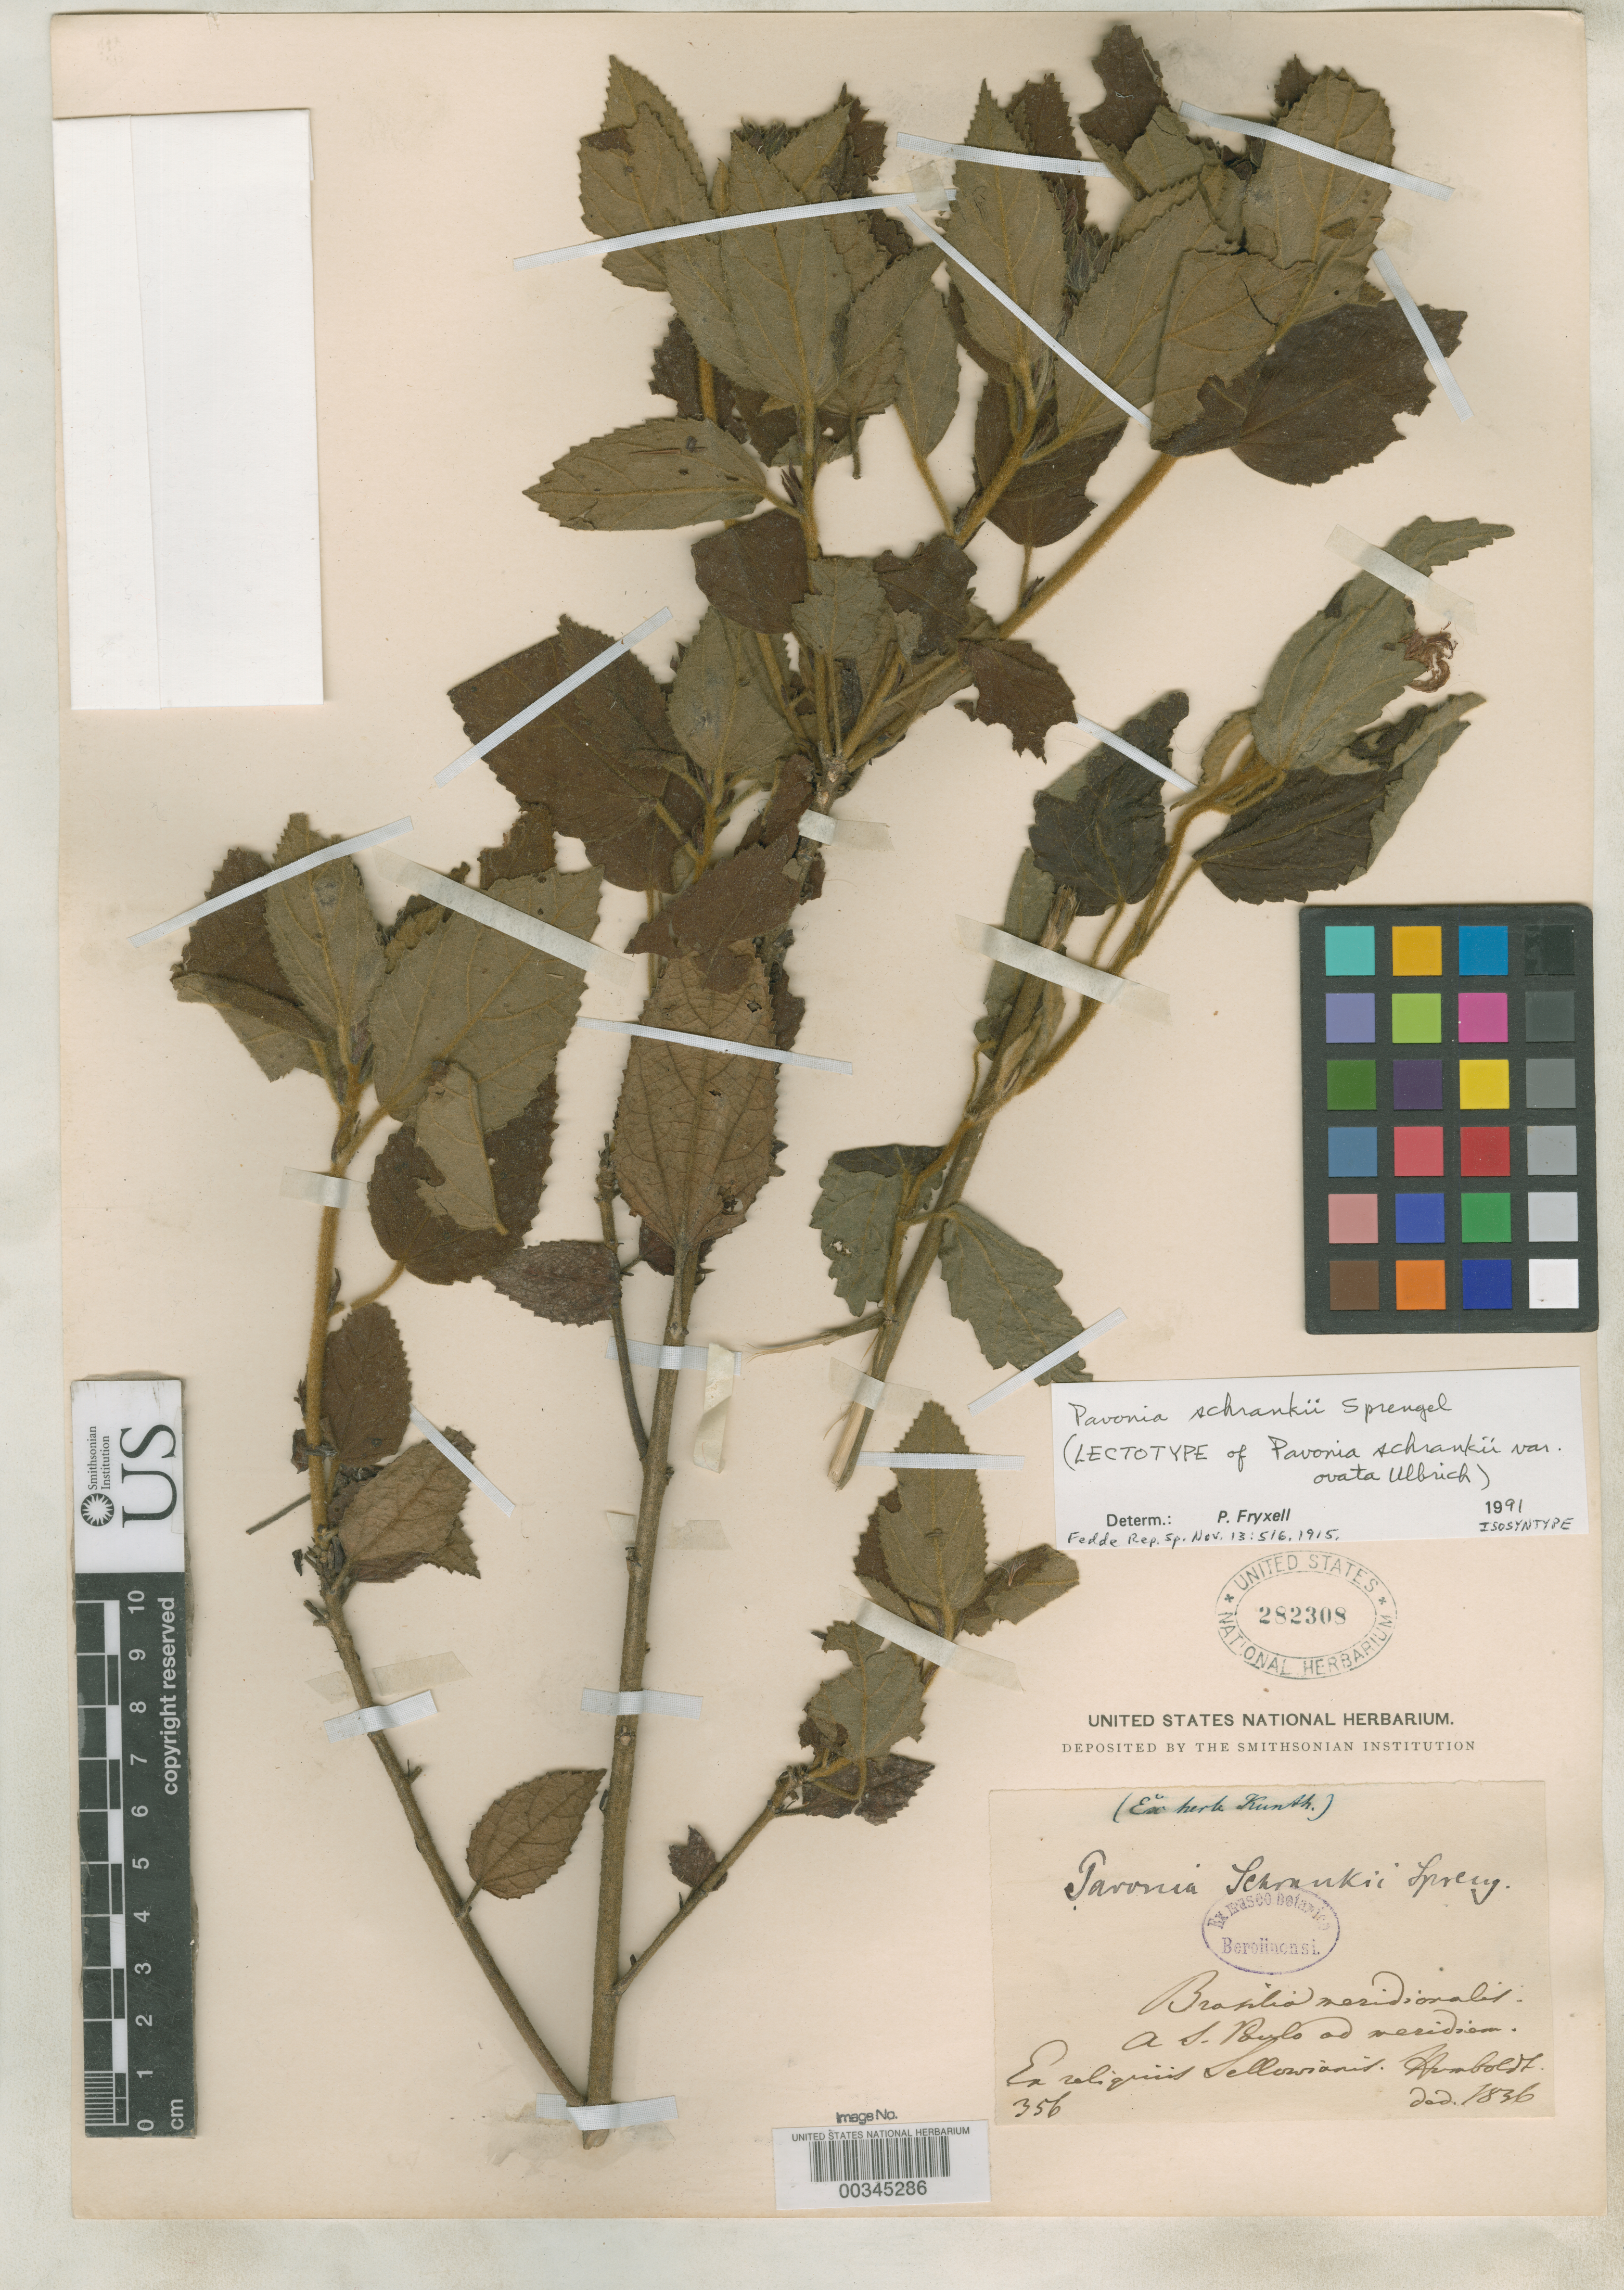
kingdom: Plantae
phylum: Tracheophyta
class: Magnoliopsida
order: Malvales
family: Malvaceae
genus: Pavonia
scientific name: Pavonia schrankii var. ovata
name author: Ulbr.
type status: Isosyntype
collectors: F. Sellow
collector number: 356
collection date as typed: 02 Feb 1836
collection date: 1836-02-02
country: Brazil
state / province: São Paulo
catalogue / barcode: US 282308